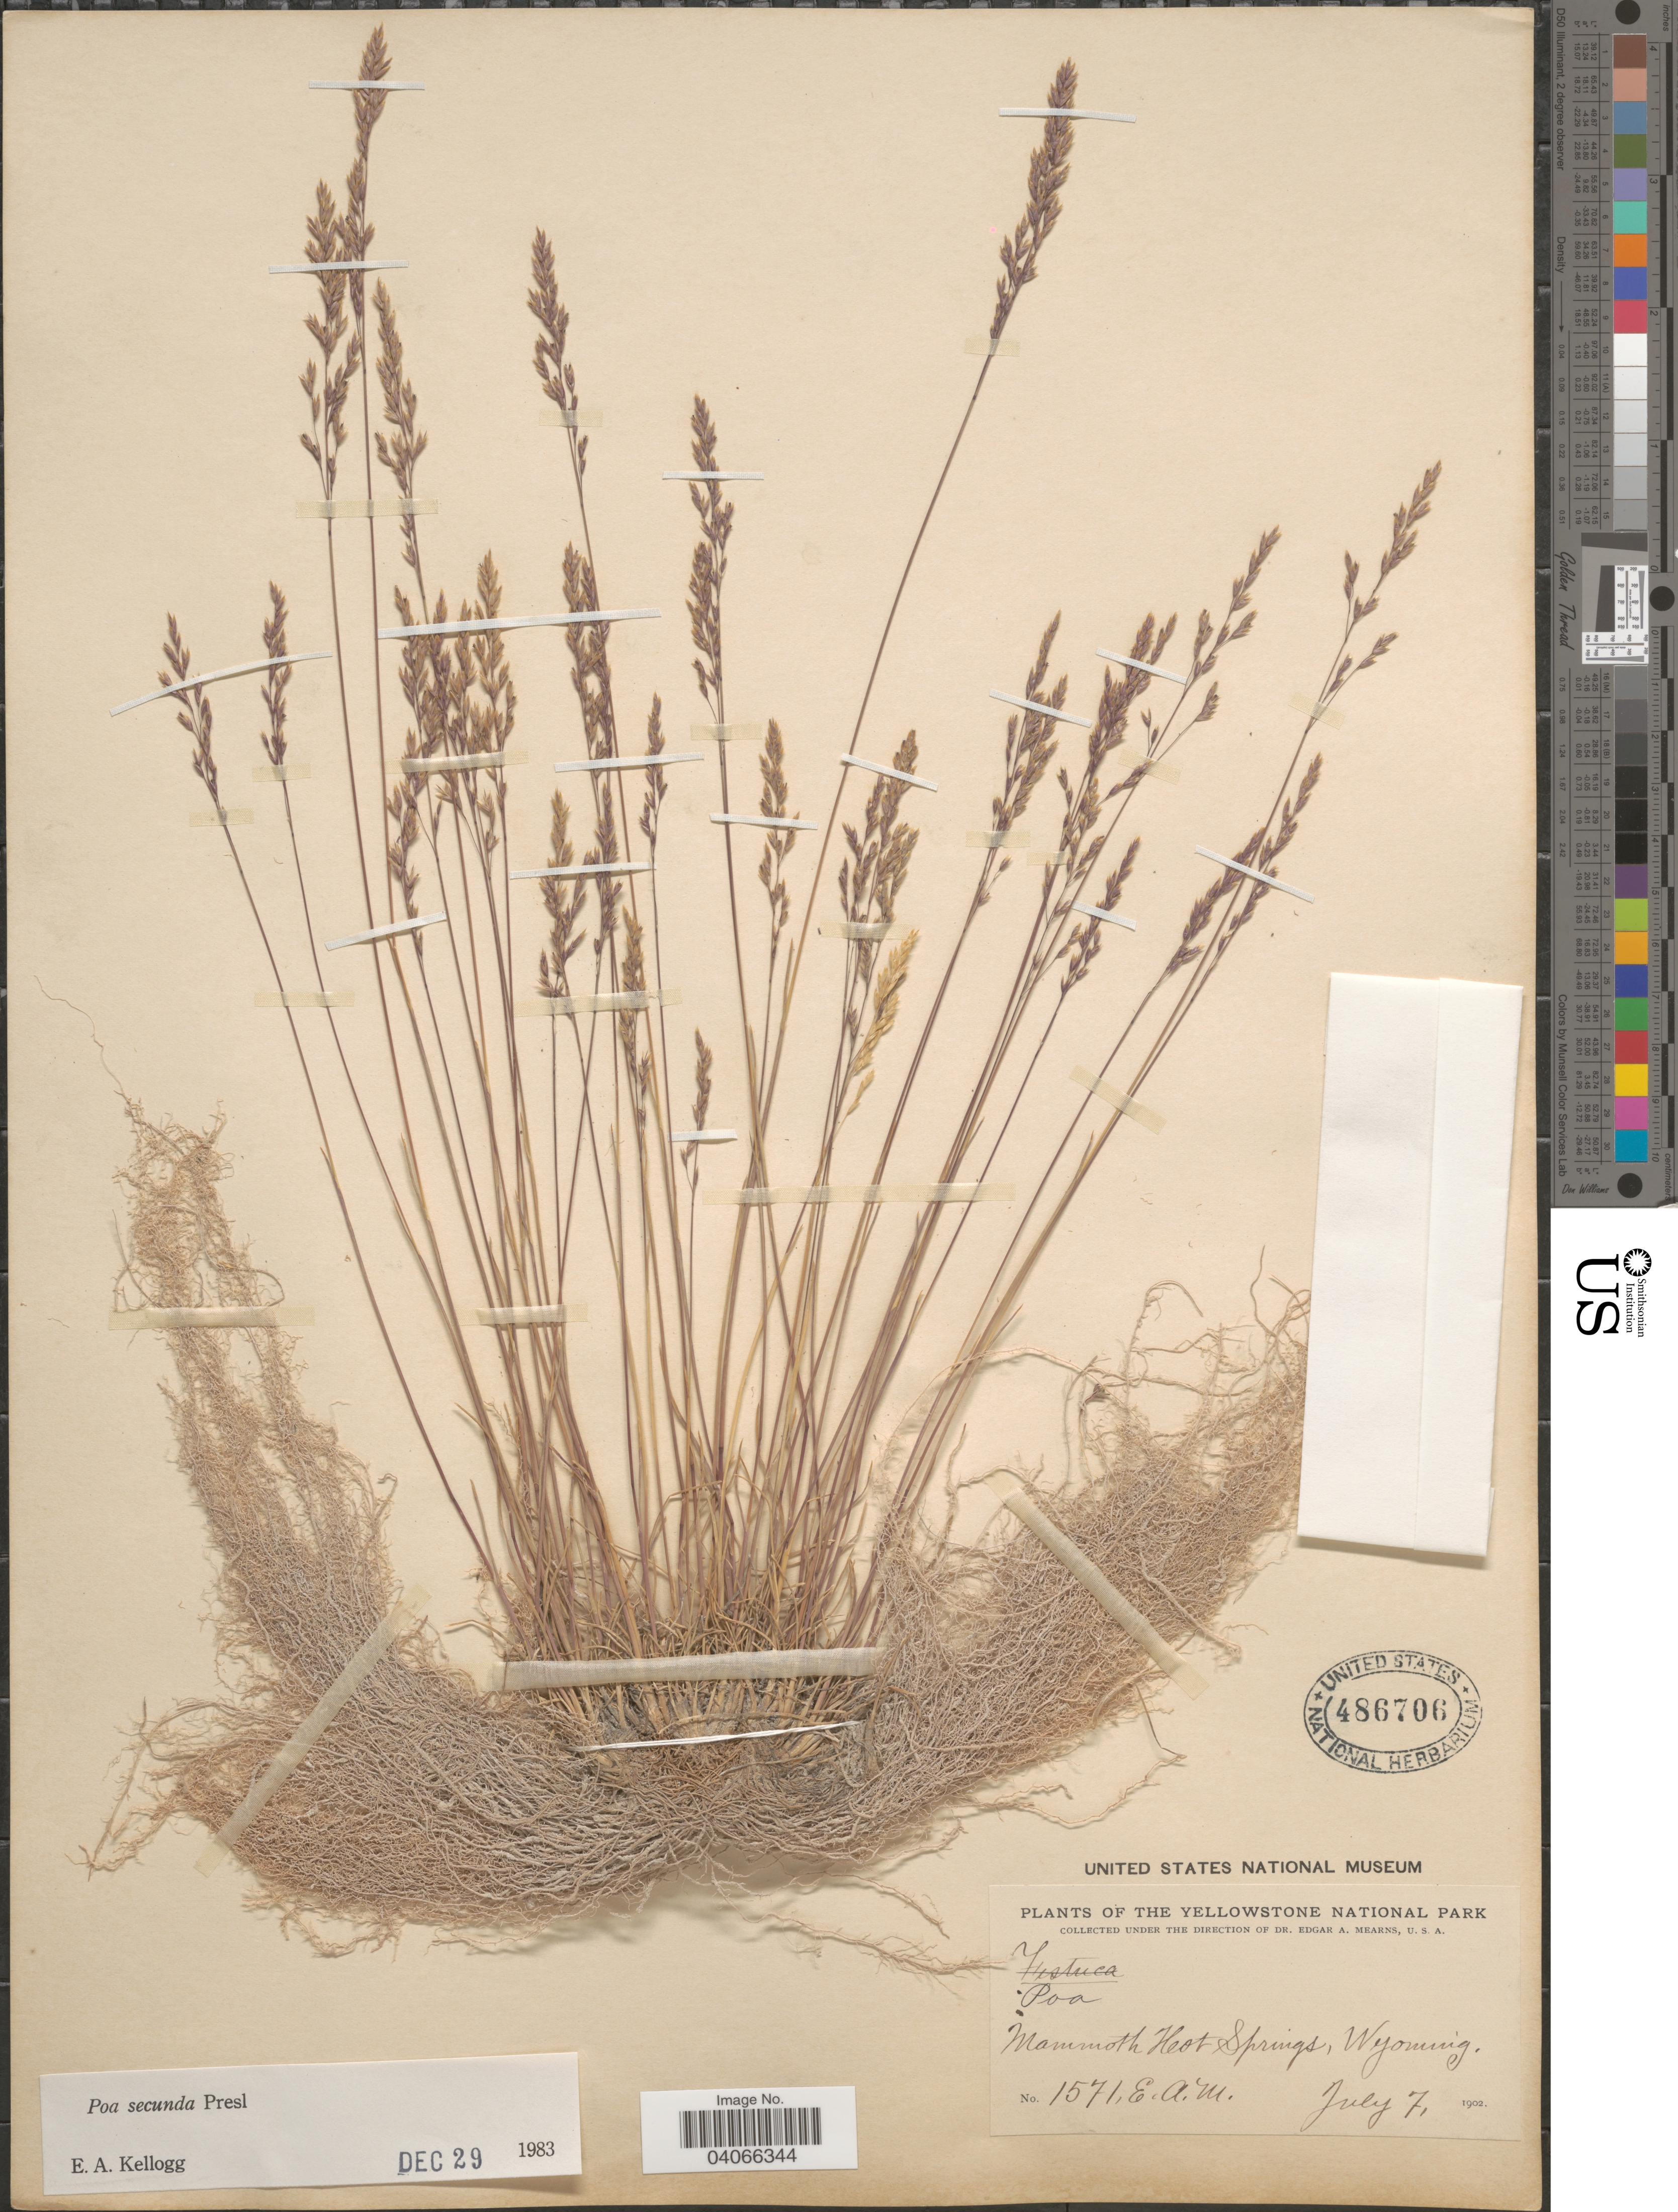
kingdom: Plantae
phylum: Tracheophyta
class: Liliopsida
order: Poales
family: Poaceae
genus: Poa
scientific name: Poa secunda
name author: J. Presl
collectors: E. A. Mearns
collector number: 1571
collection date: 1902-07-07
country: United States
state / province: Wyoming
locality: Yellowstone National Park. Mammoth Hot Springs.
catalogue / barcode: US 486706